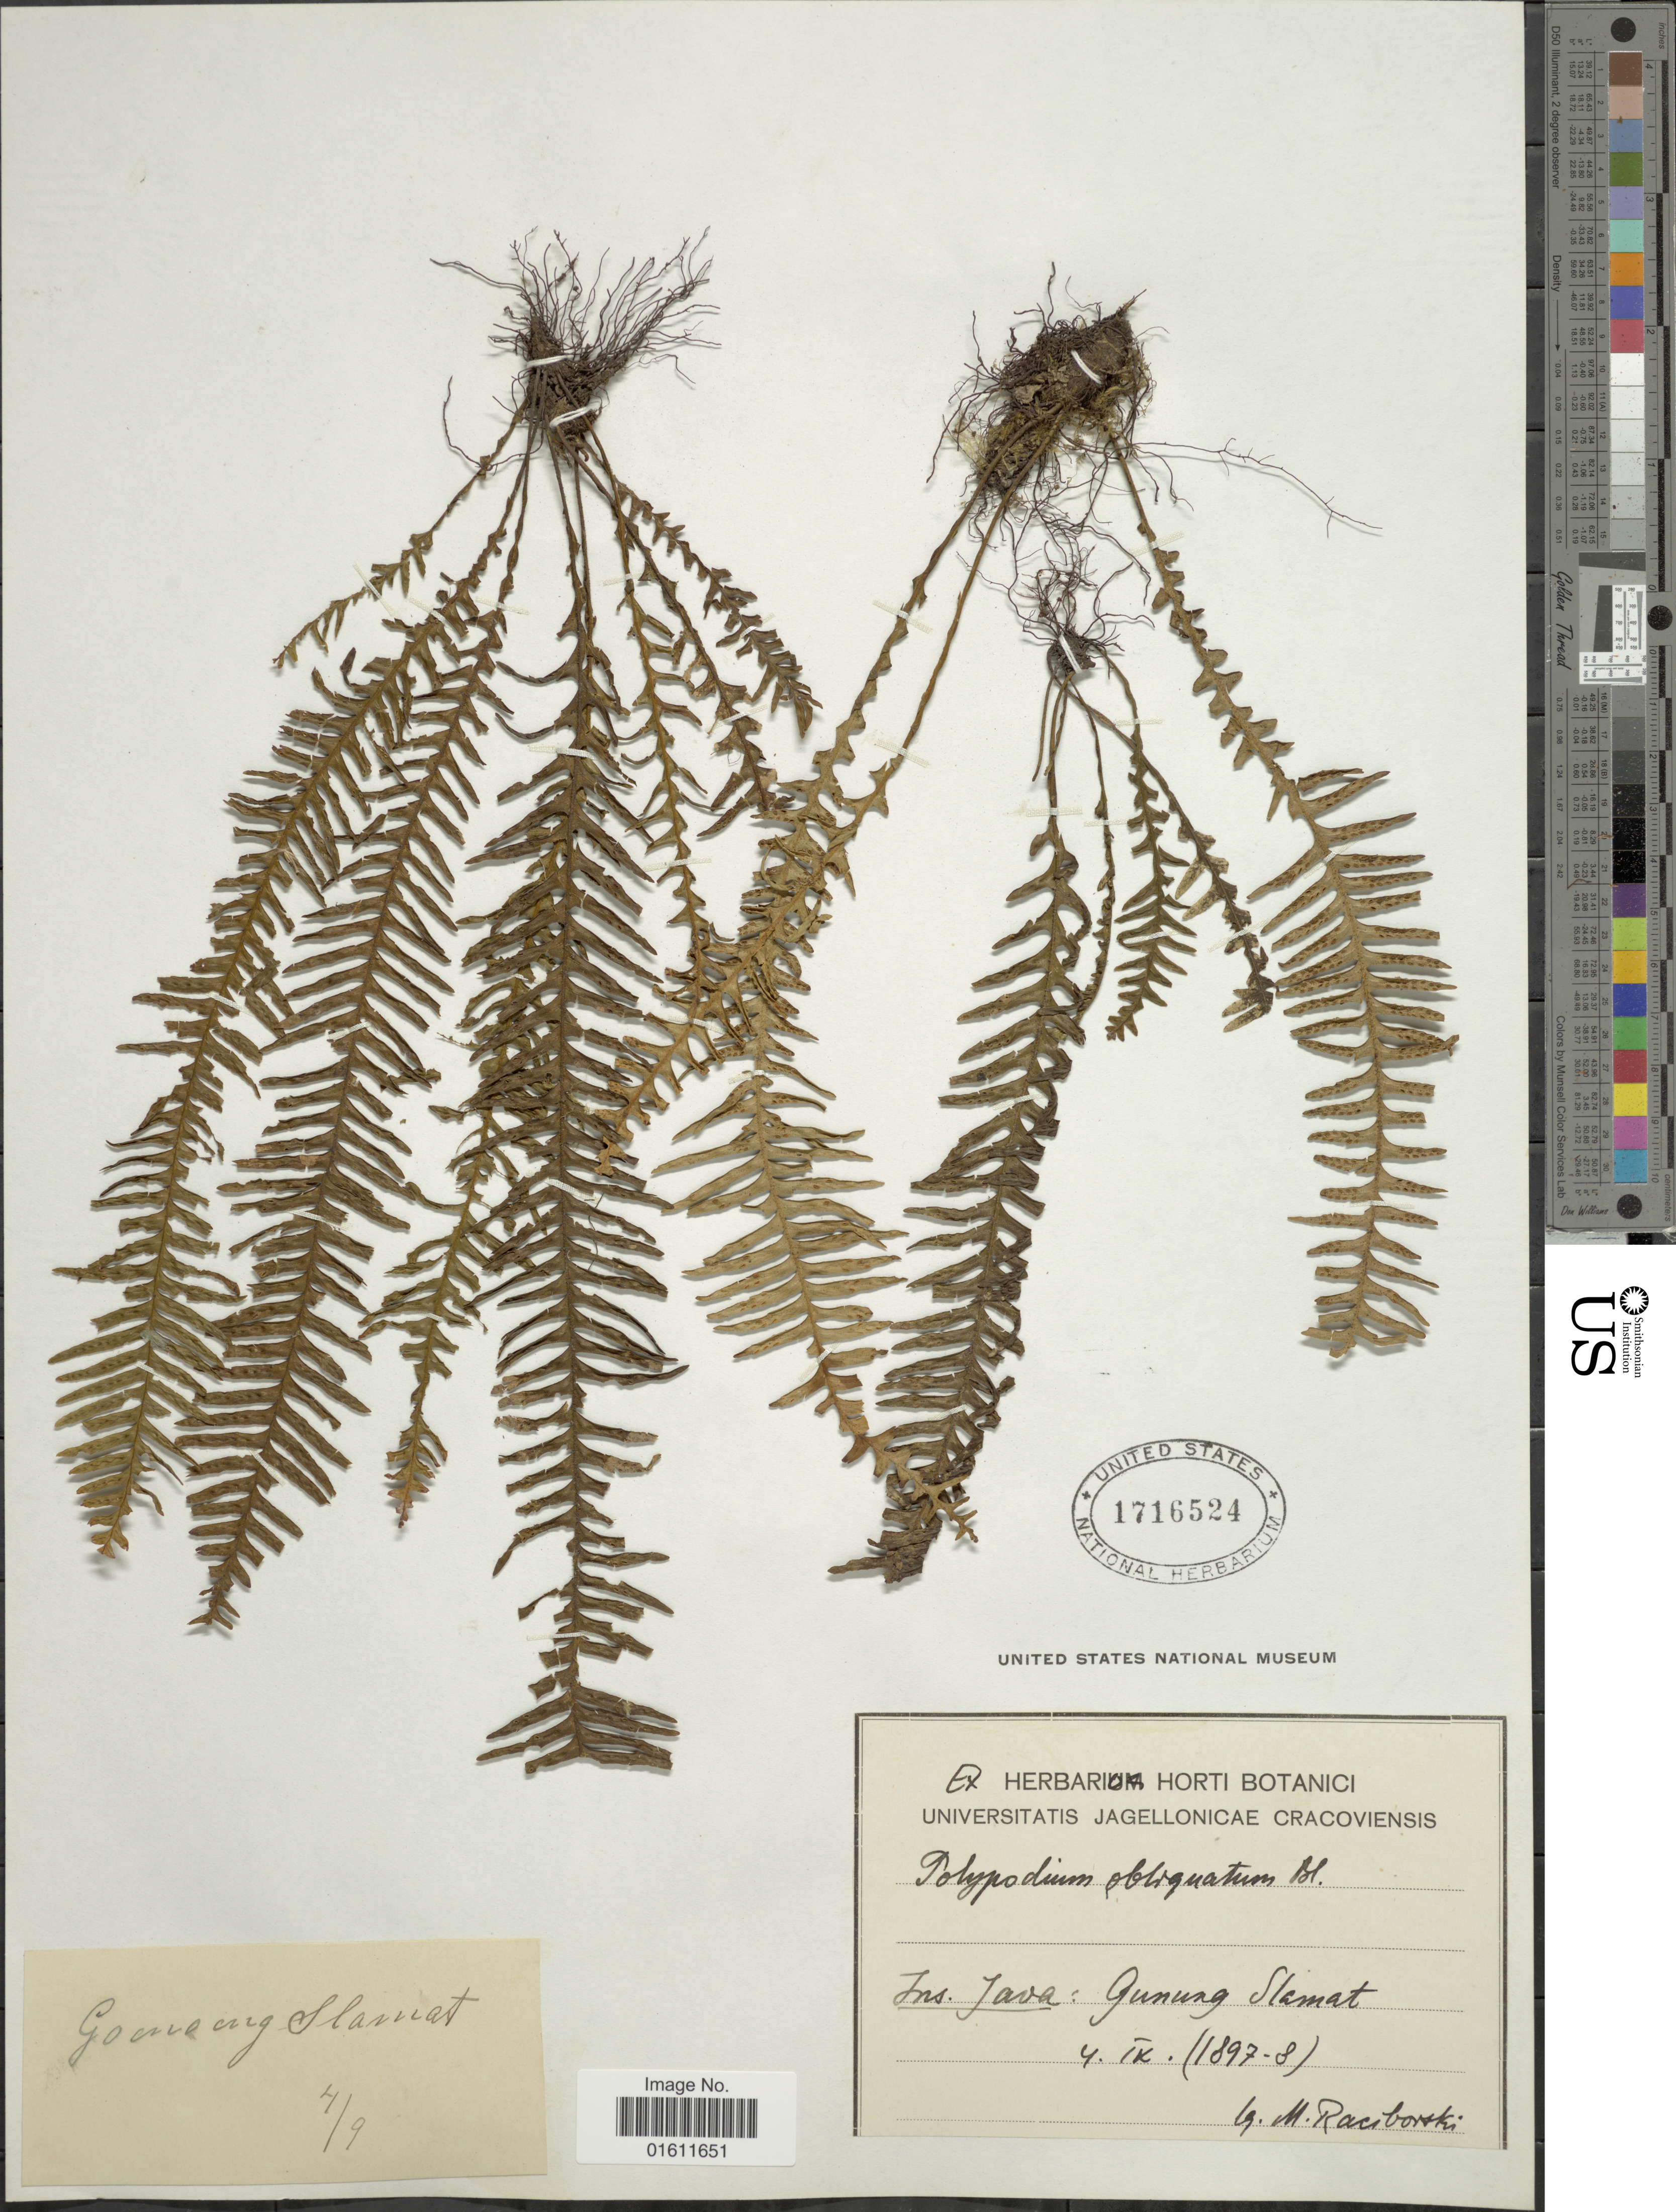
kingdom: Plantae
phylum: Tracheophyta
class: Polypodiopsida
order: Polypodiales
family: Polypodiaceae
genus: Prosaptia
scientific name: Prosaptia obliquata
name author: (Blume) Mett.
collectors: M. Raciborski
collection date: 1897-09-04/1898-09-04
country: Indonesia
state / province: Java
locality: Ins. Java: Gunung Slamat.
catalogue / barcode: US 1716524